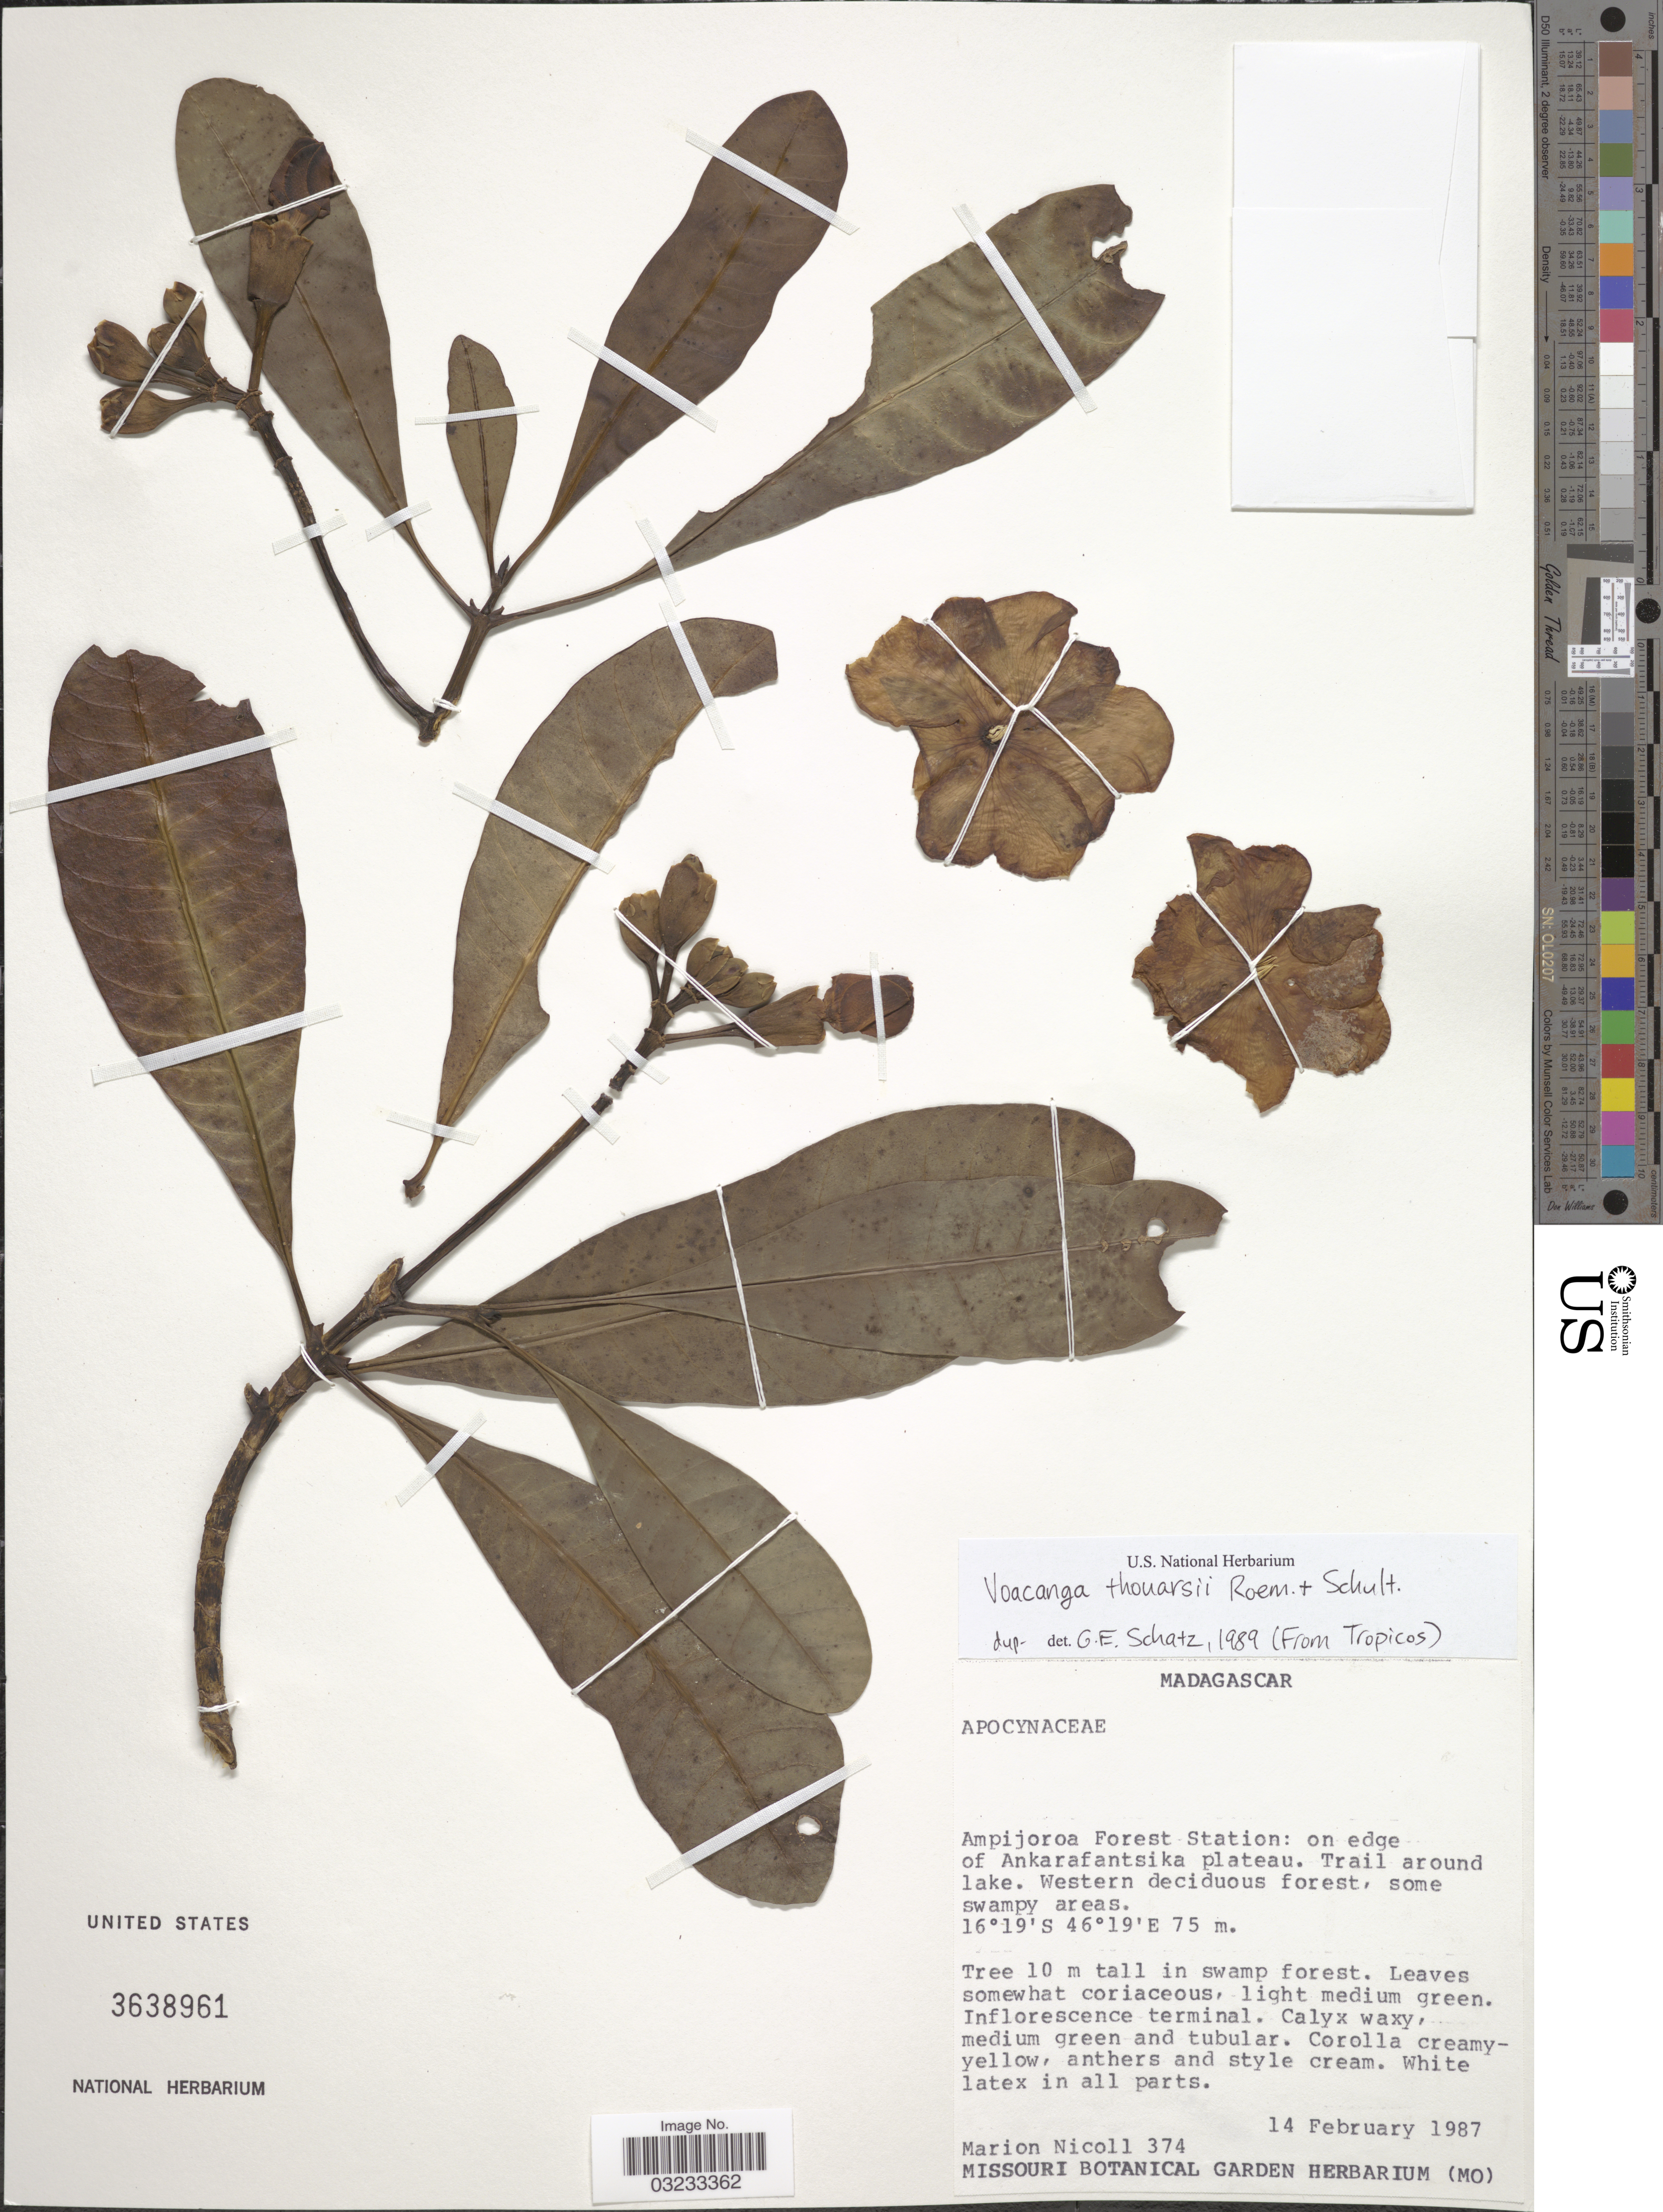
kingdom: Plantae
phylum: Tracheophyta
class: Magnoliopsida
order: Gentianales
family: Apocynaceae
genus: Voacanga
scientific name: Voacanga thouarsii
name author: Roem. & Schult.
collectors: M. F. Nicoll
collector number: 374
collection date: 1987-02-14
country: Madagascar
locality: Ampijoroa Forest Station: on edge of Ankarafantsika plateau. Trail around lake.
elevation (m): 75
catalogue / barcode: US 3638961